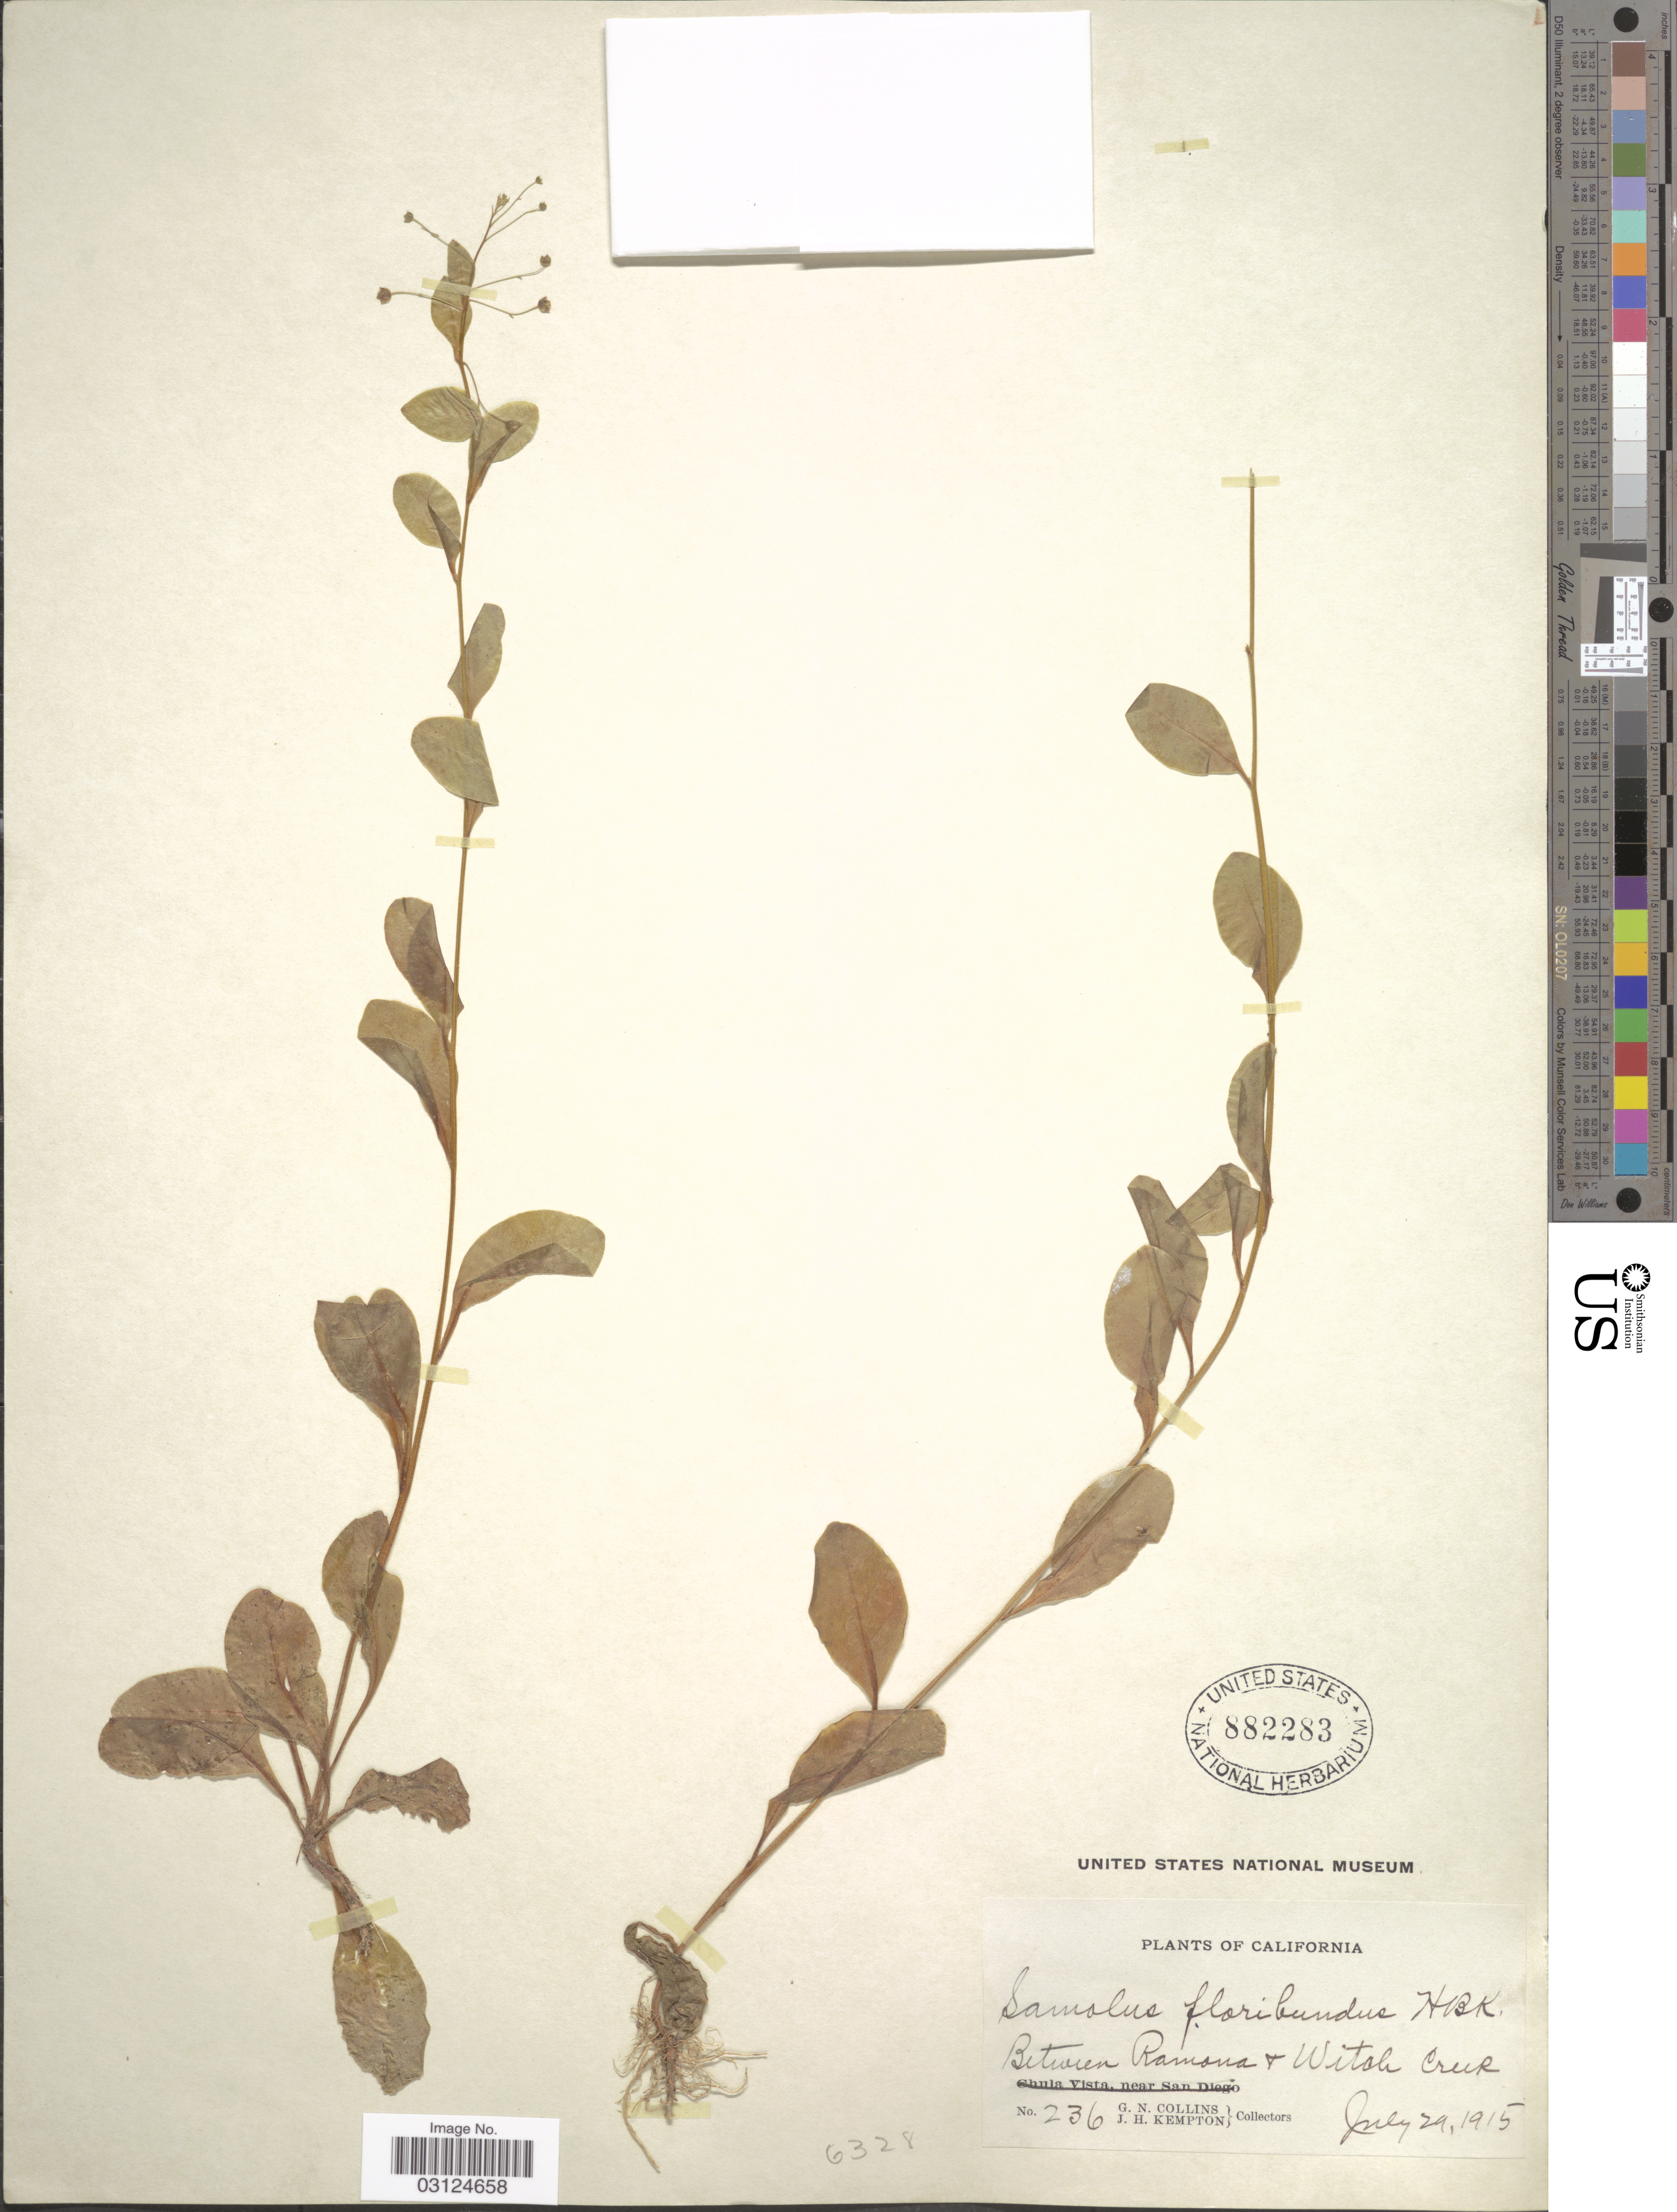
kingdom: Plantae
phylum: Tracheophyta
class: Magnoliopsida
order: Ericales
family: Primulaceae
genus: Samolus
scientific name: Samolus parviflorus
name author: Raf.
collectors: G. Collins & J. H. Kempton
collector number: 236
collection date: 1915-07-29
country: United States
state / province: California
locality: Between Ramona + Witch Creek.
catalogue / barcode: US 882283